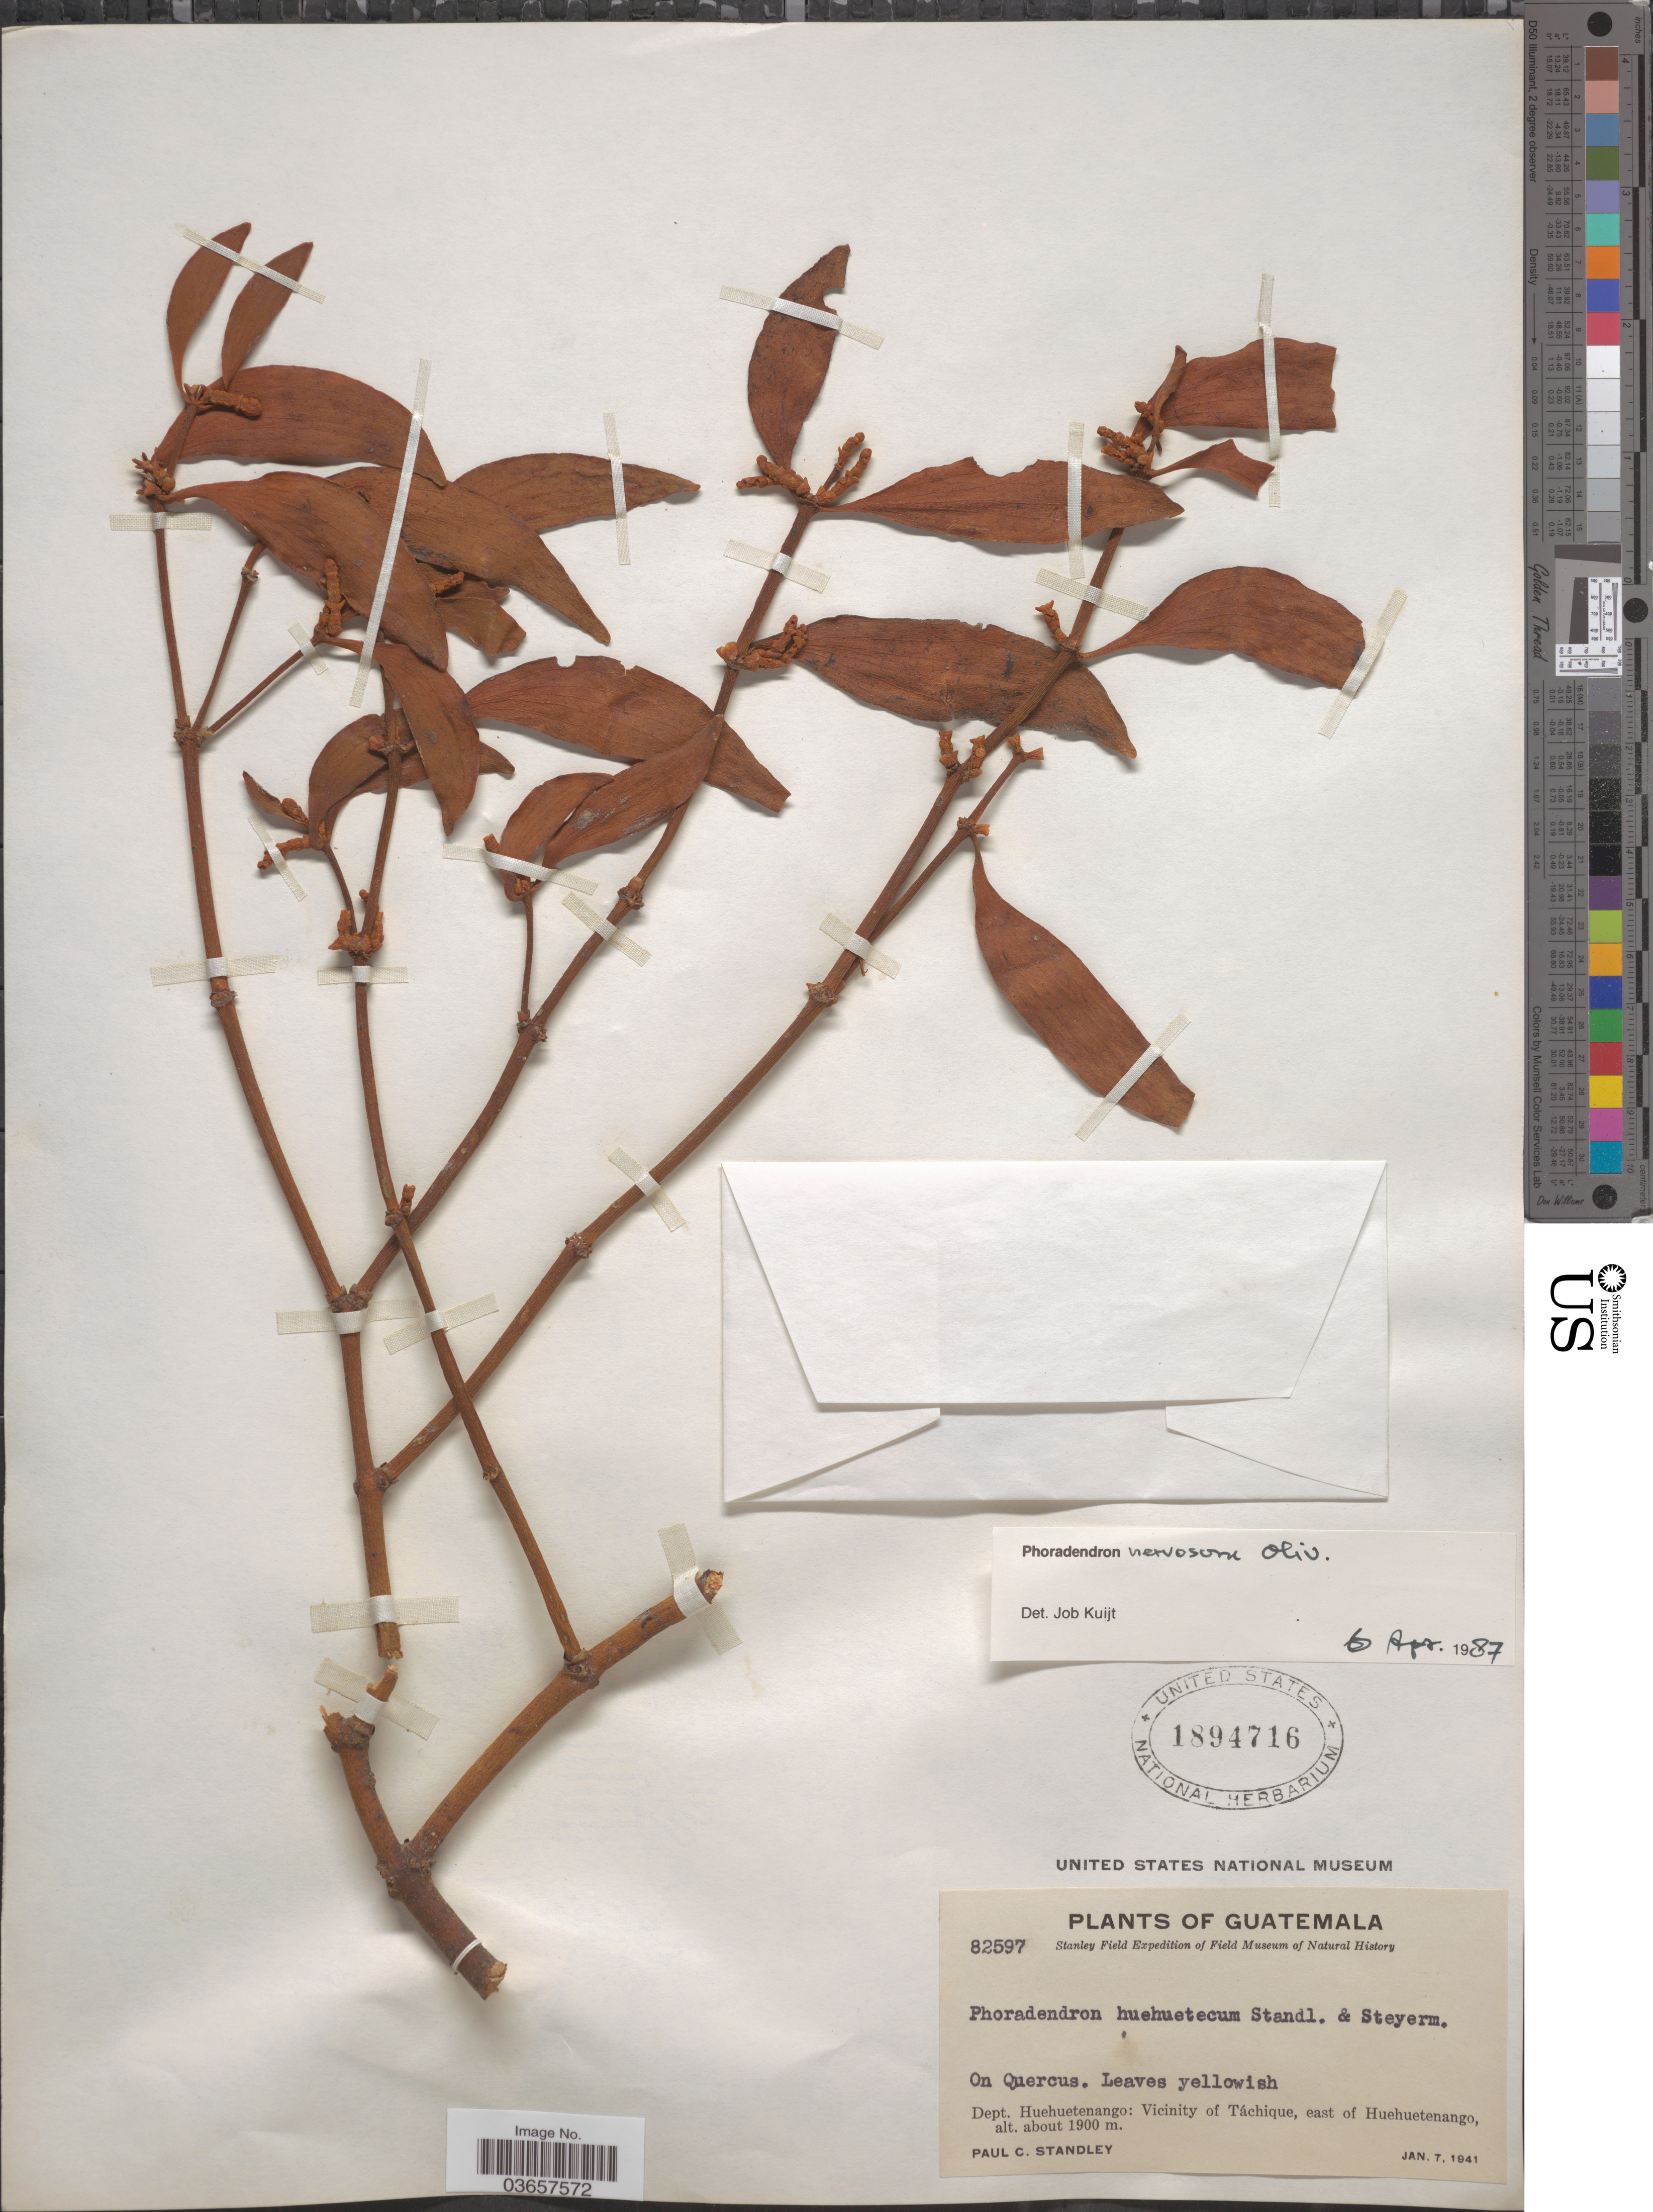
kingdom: Plantae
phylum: Tracheophyta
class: Magnoliopsida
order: Santalales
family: Viscaceae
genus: Phoradendron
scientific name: Phoradendron nervosum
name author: Oliv.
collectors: P. C. Standley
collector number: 82597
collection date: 1941-01-07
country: Guatemala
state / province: Huehuetenango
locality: Dept. Huehuetenango: Vicinity of Táchique, east of Huehuetenango.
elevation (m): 1900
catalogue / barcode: US 1894716